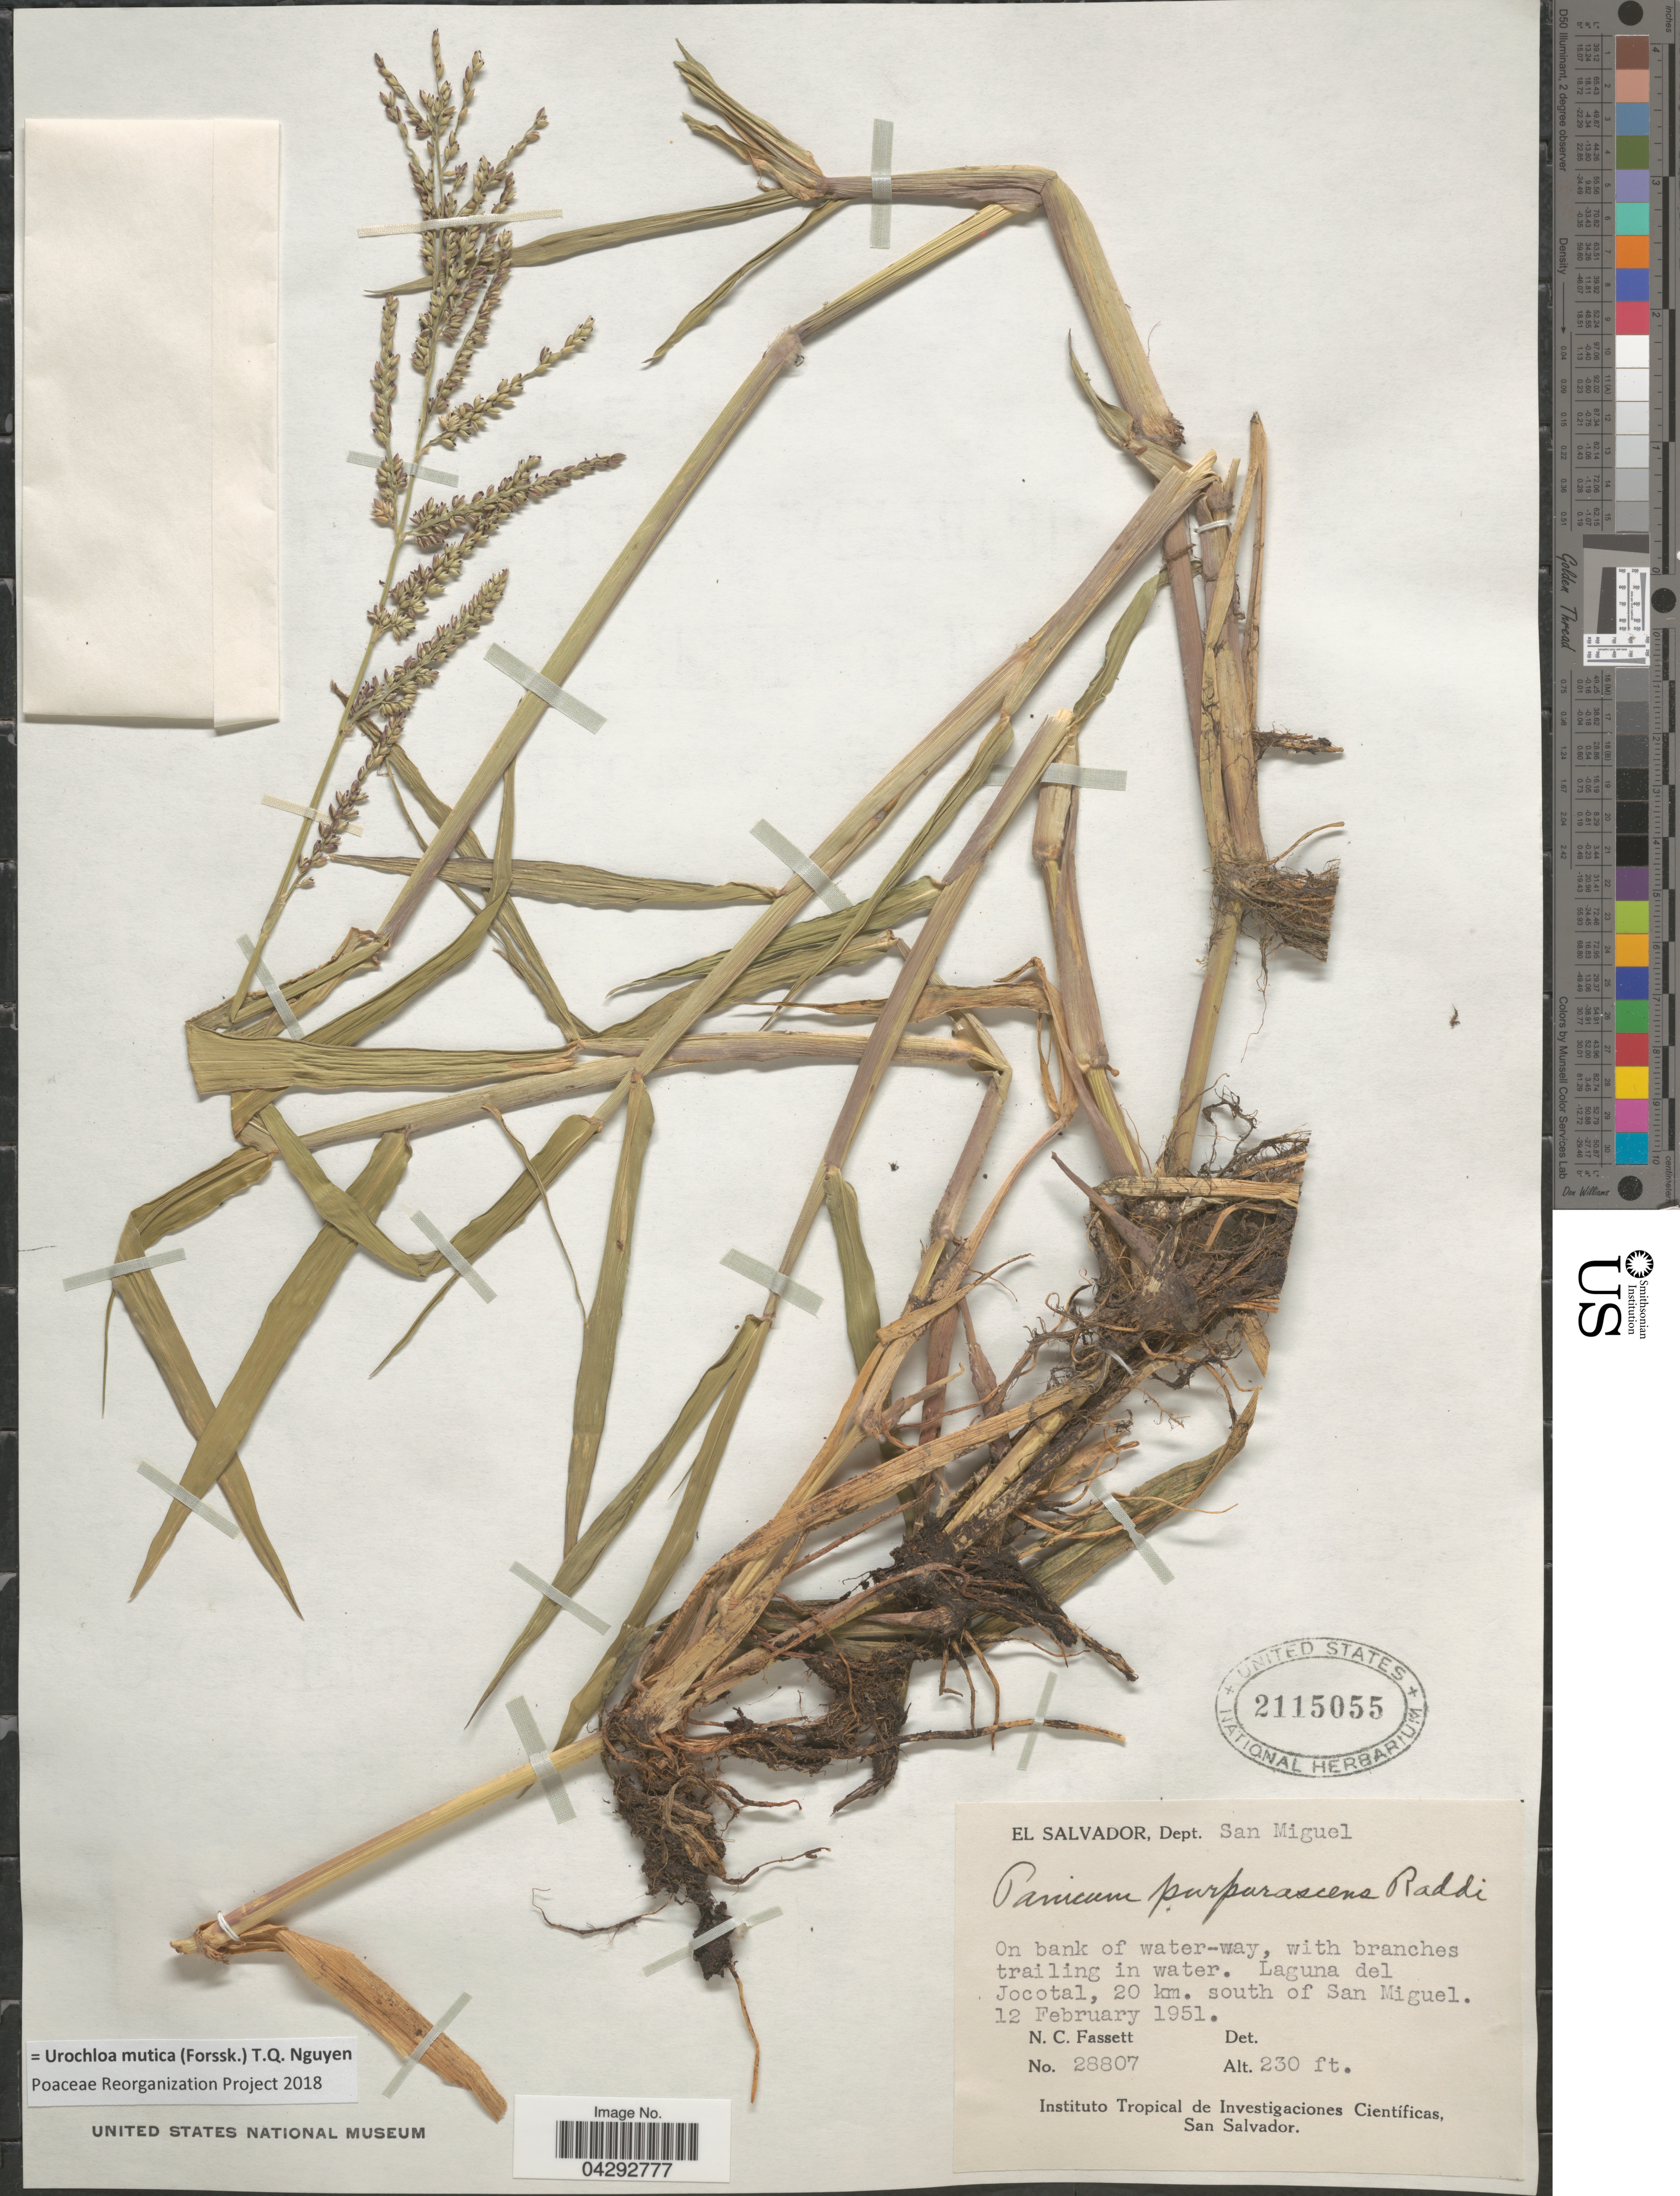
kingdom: Plantae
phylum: Tracheophyta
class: Liliopsida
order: Poales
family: Poaceae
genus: Urochloa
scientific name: Urochloa mutica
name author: (Forssk.) T.Q. Nguyen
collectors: N. C. Fassett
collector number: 28807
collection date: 1951-02-12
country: El Salvador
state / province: San Miguel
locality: Dept. San Miguel. Laguna del Jocotal, 20 km. south of San Miguel.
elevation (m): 70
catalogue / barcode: US 2115055